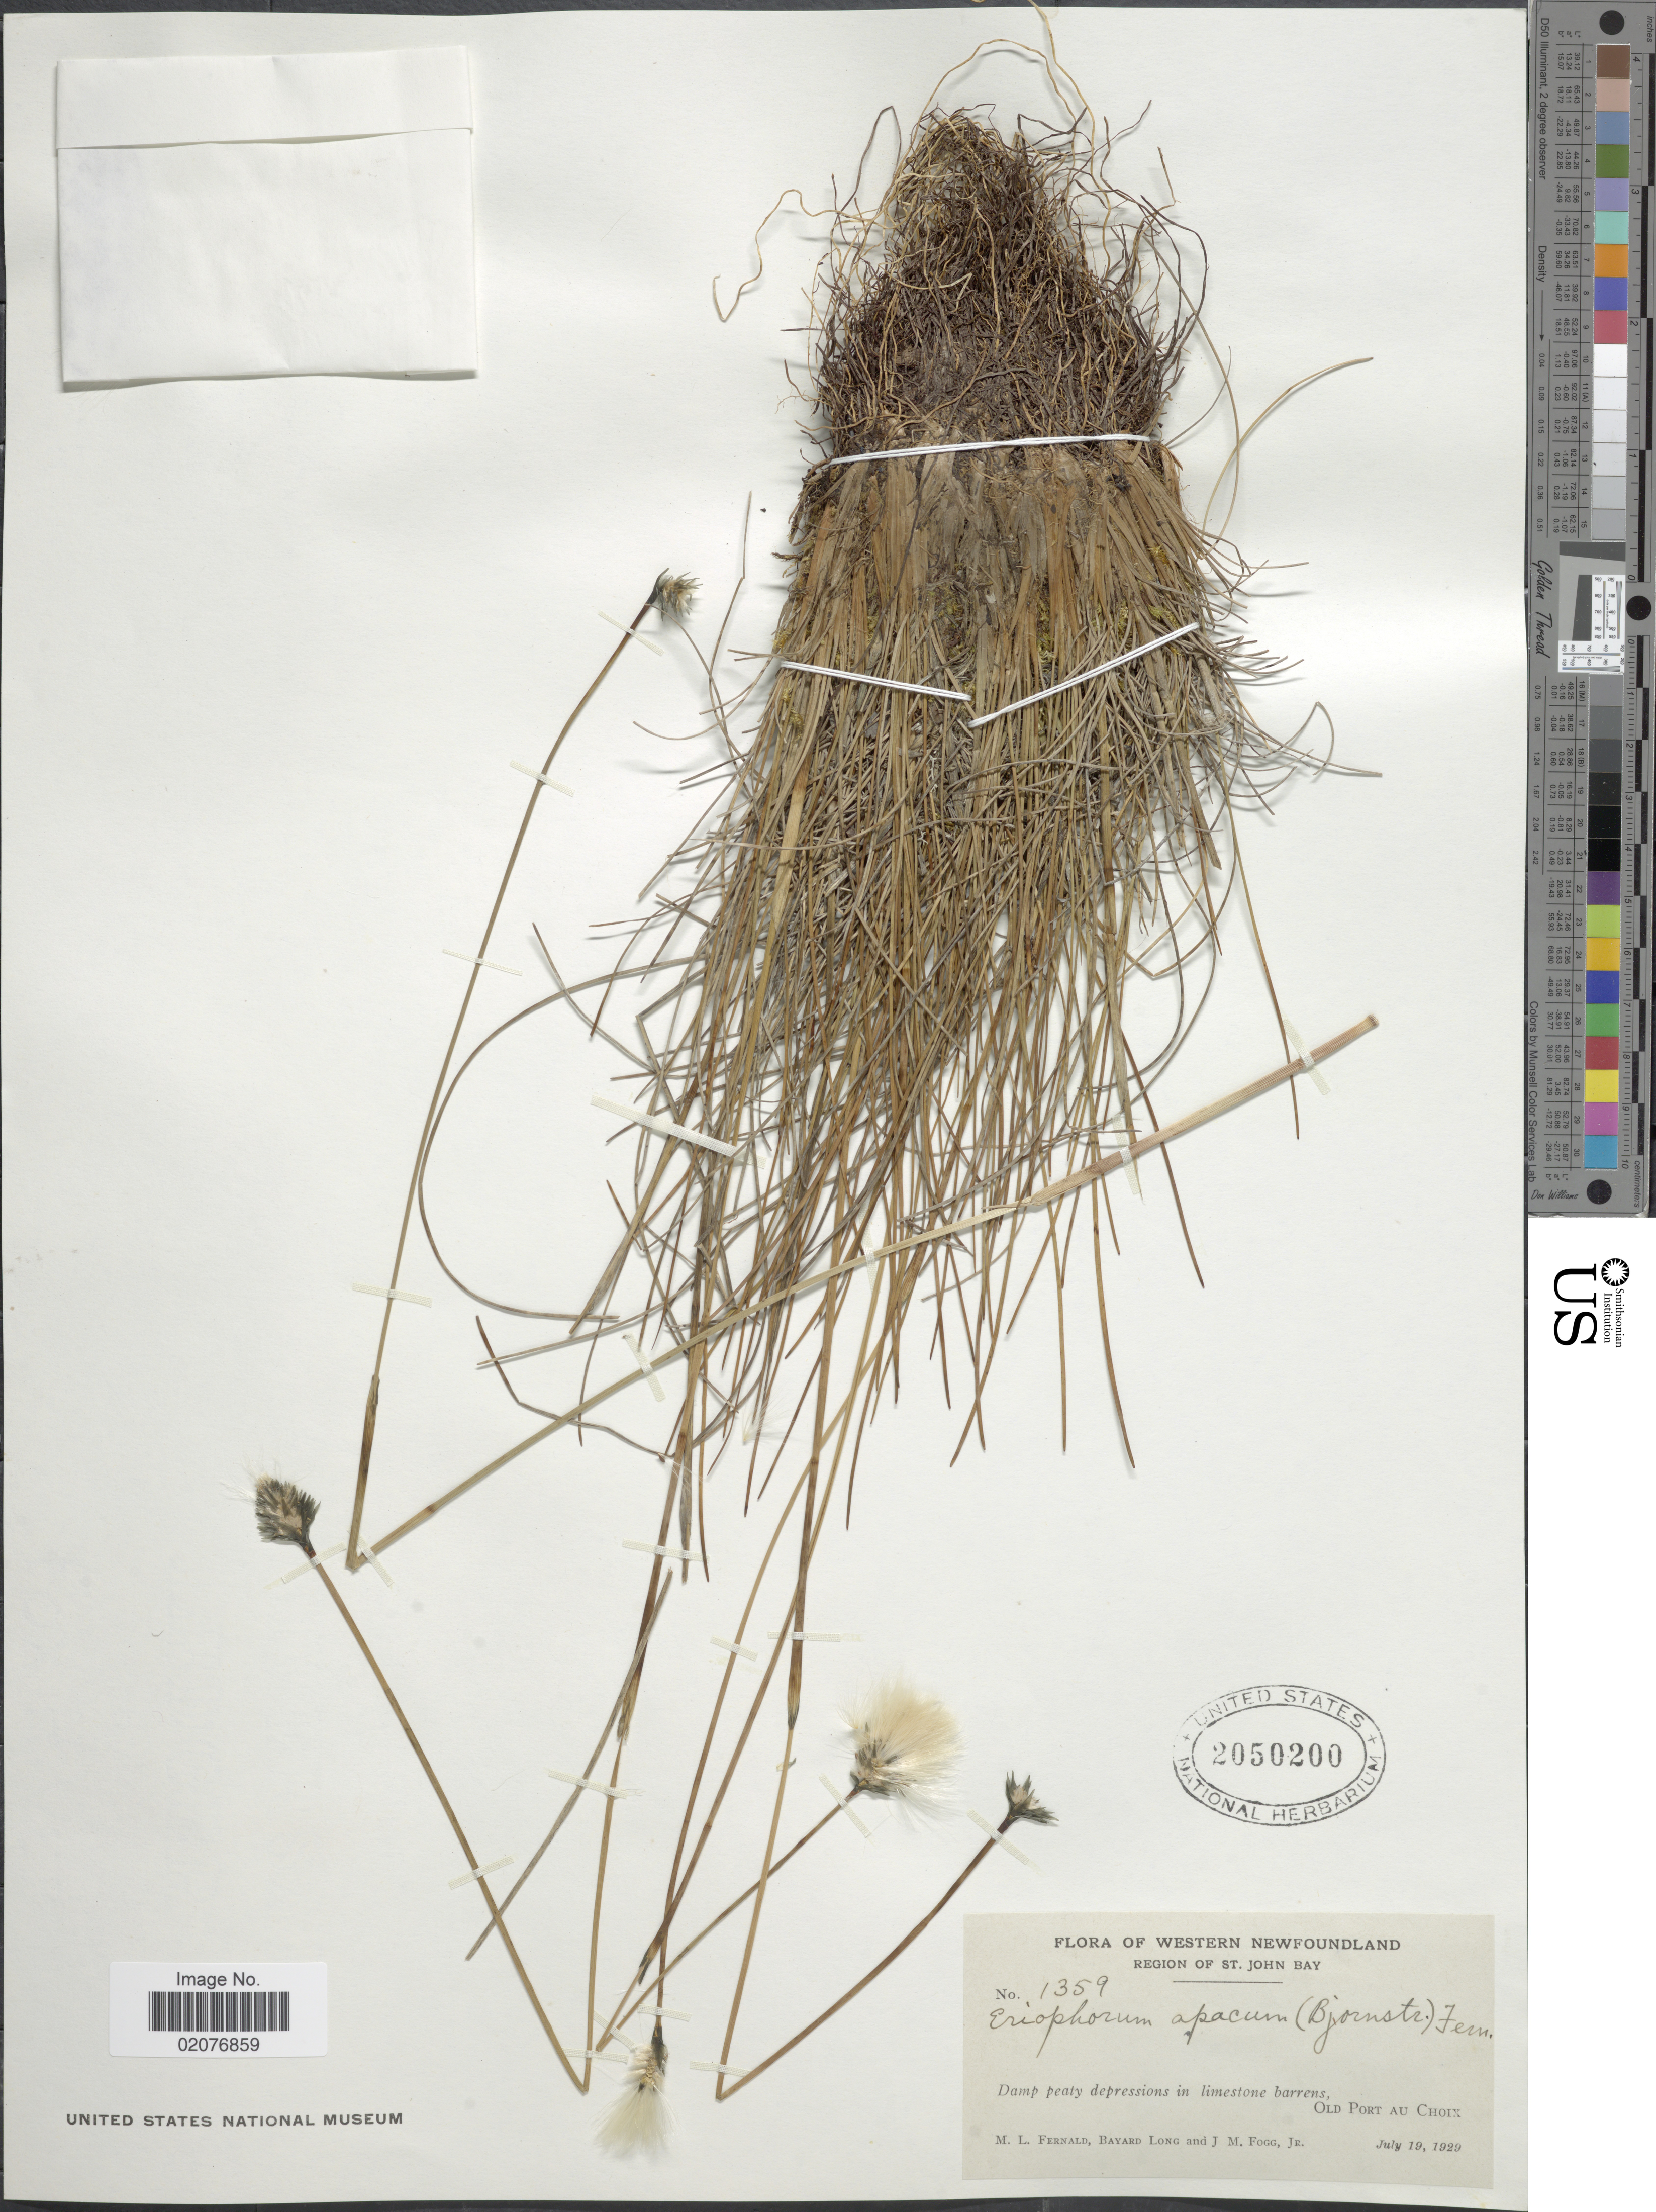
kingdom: Plantae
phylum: Tracheophyta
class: Liliopsida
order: Poales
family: Cyperaceae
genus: Eriophorum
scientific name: Eriophorum brachyantherum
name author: Trautv. & C.A. Mey.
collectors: M. L. Fernald, B. Long & J. Fogg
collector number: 1359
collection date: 1929-09-19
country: Canada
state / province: Newfoundland and Labrador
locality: Western Newfoundland, Region of St. John Bay, Damp peaty depressions in limestone barrens, Old Port Au Choix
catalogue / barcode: US 2050200